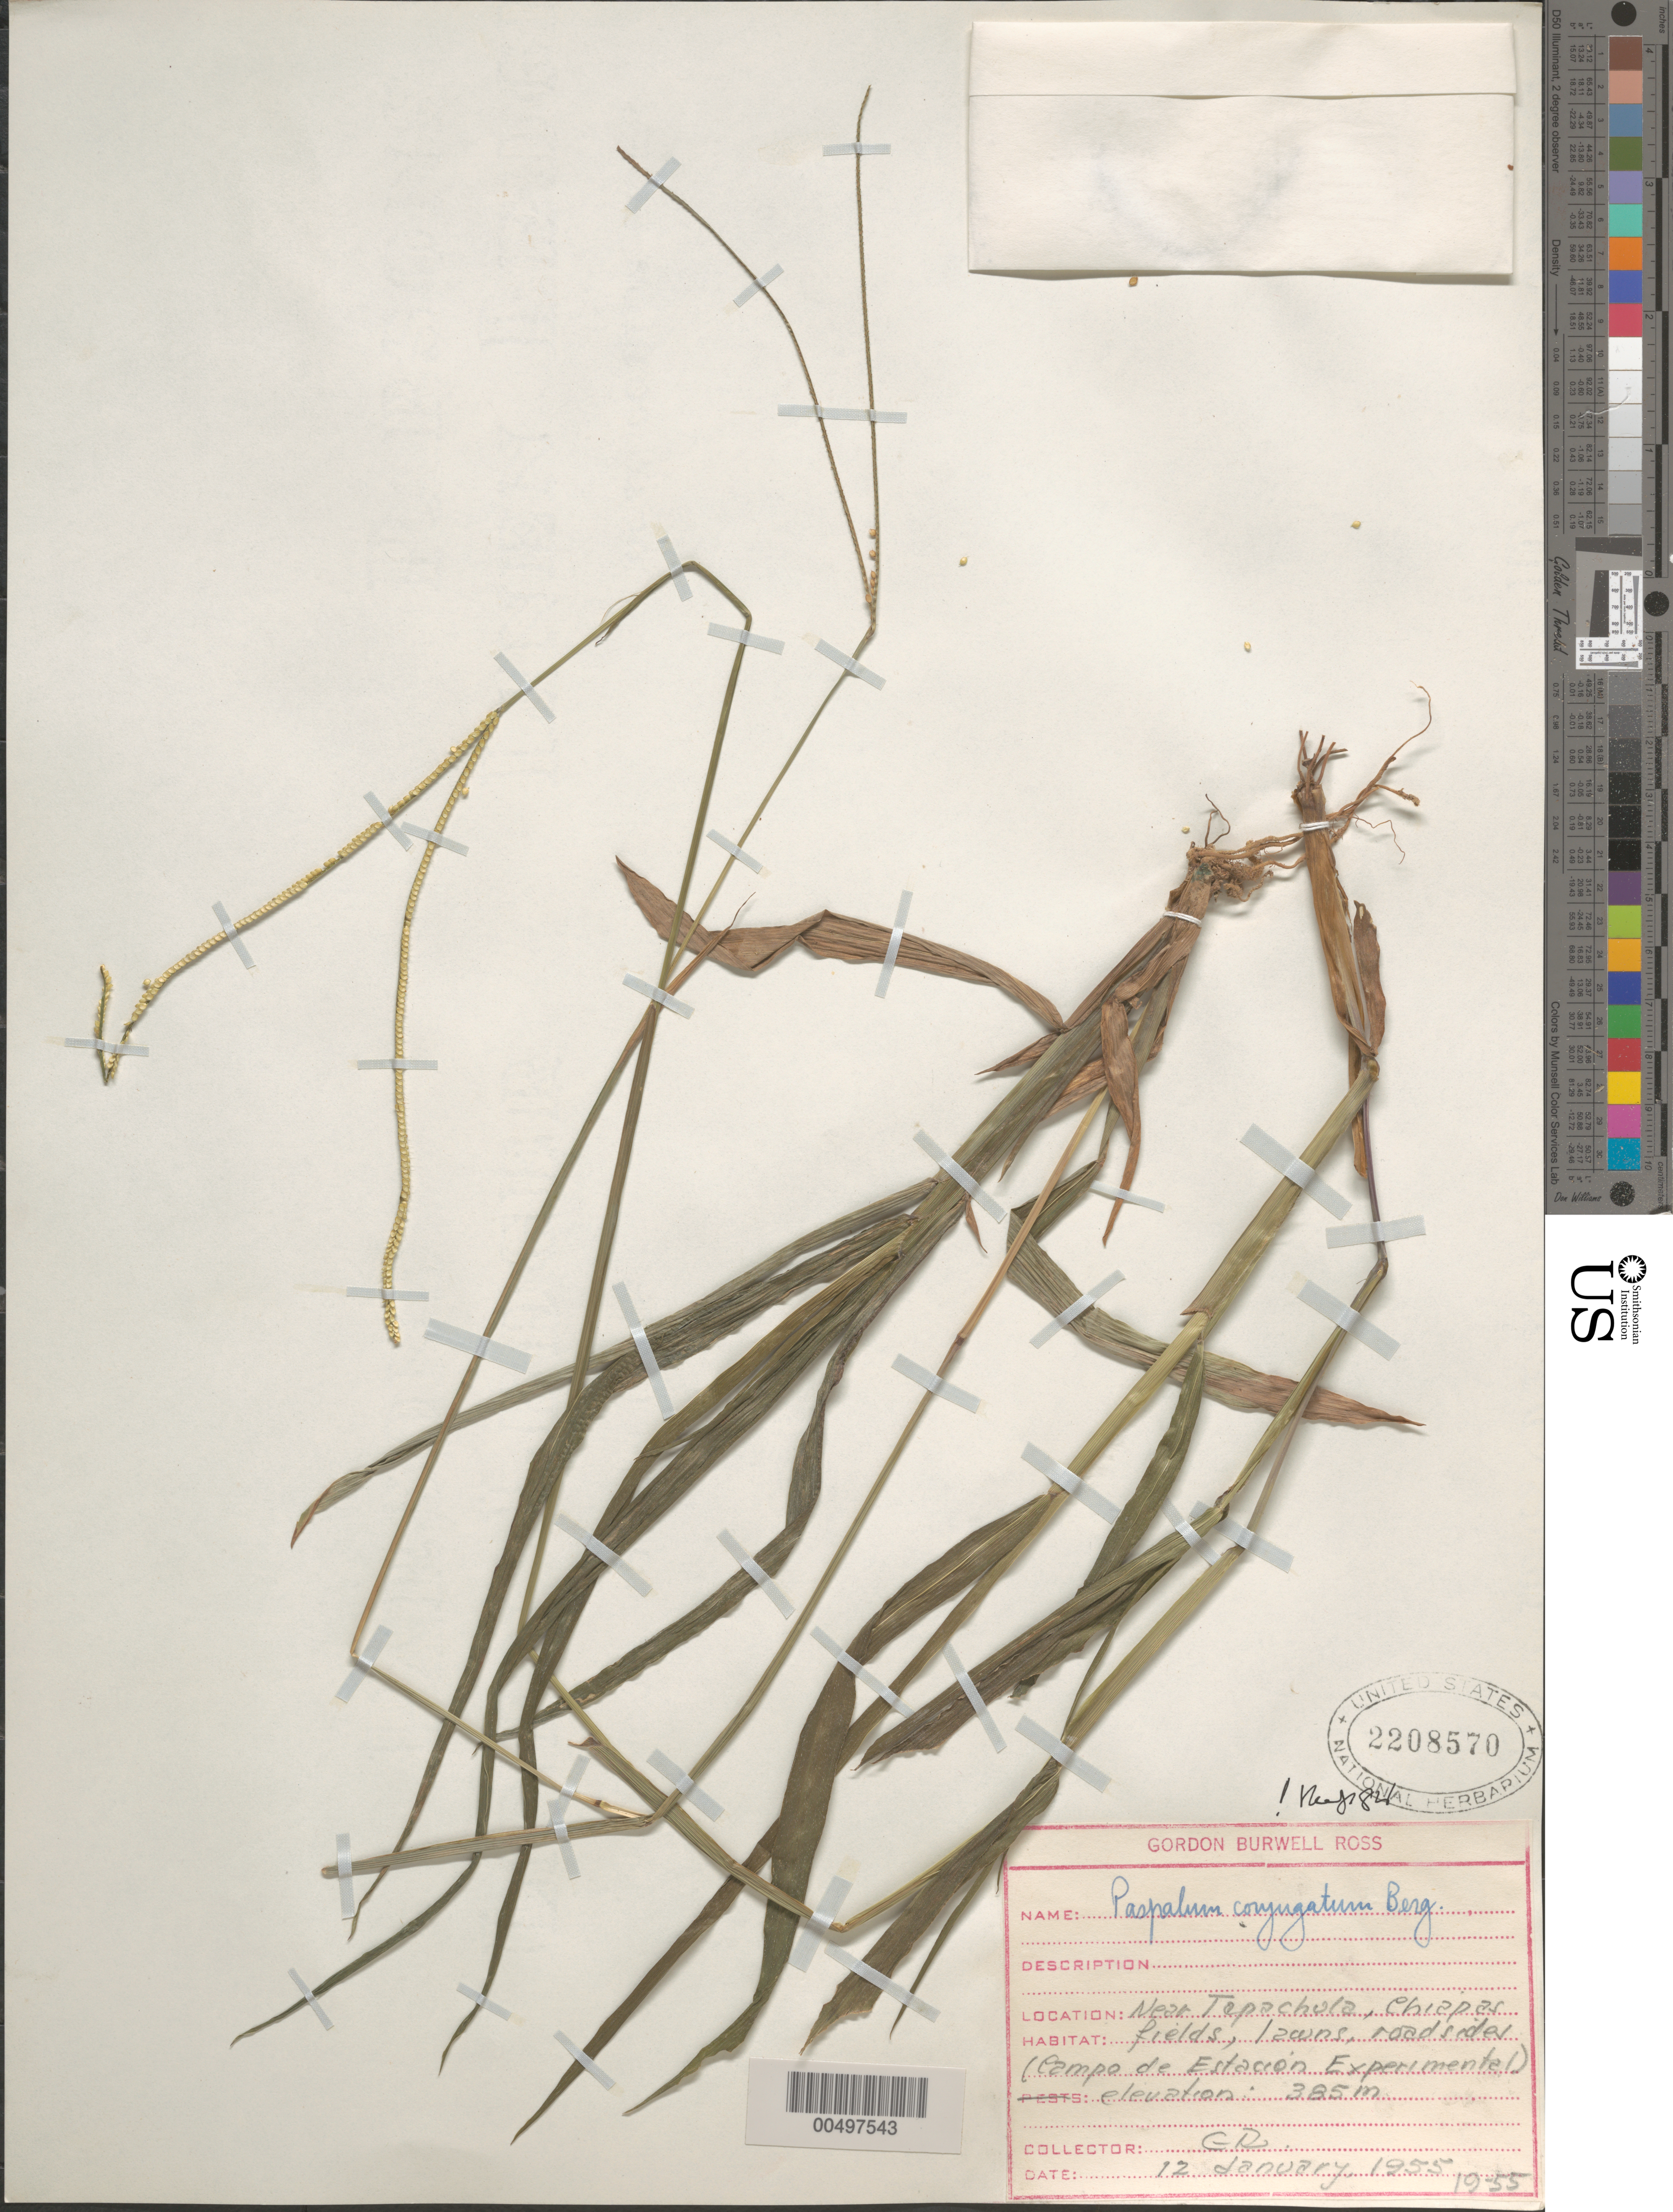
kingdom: Plantae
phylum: Tracheophyta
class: Liliopsida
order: Poales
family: Poaceae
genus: Paspalum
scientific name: Paspalum conjugatum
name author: P.J. Bergius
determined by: Pohl, R. W.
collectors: G. B. Ross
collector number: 19-55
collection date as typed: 12 Jan 1955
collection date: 1955-01-12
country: Mexico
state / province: Chiapas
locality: Near Tapachula, Campo de Estacion Experimental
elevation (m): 385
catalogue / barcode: US 2208570